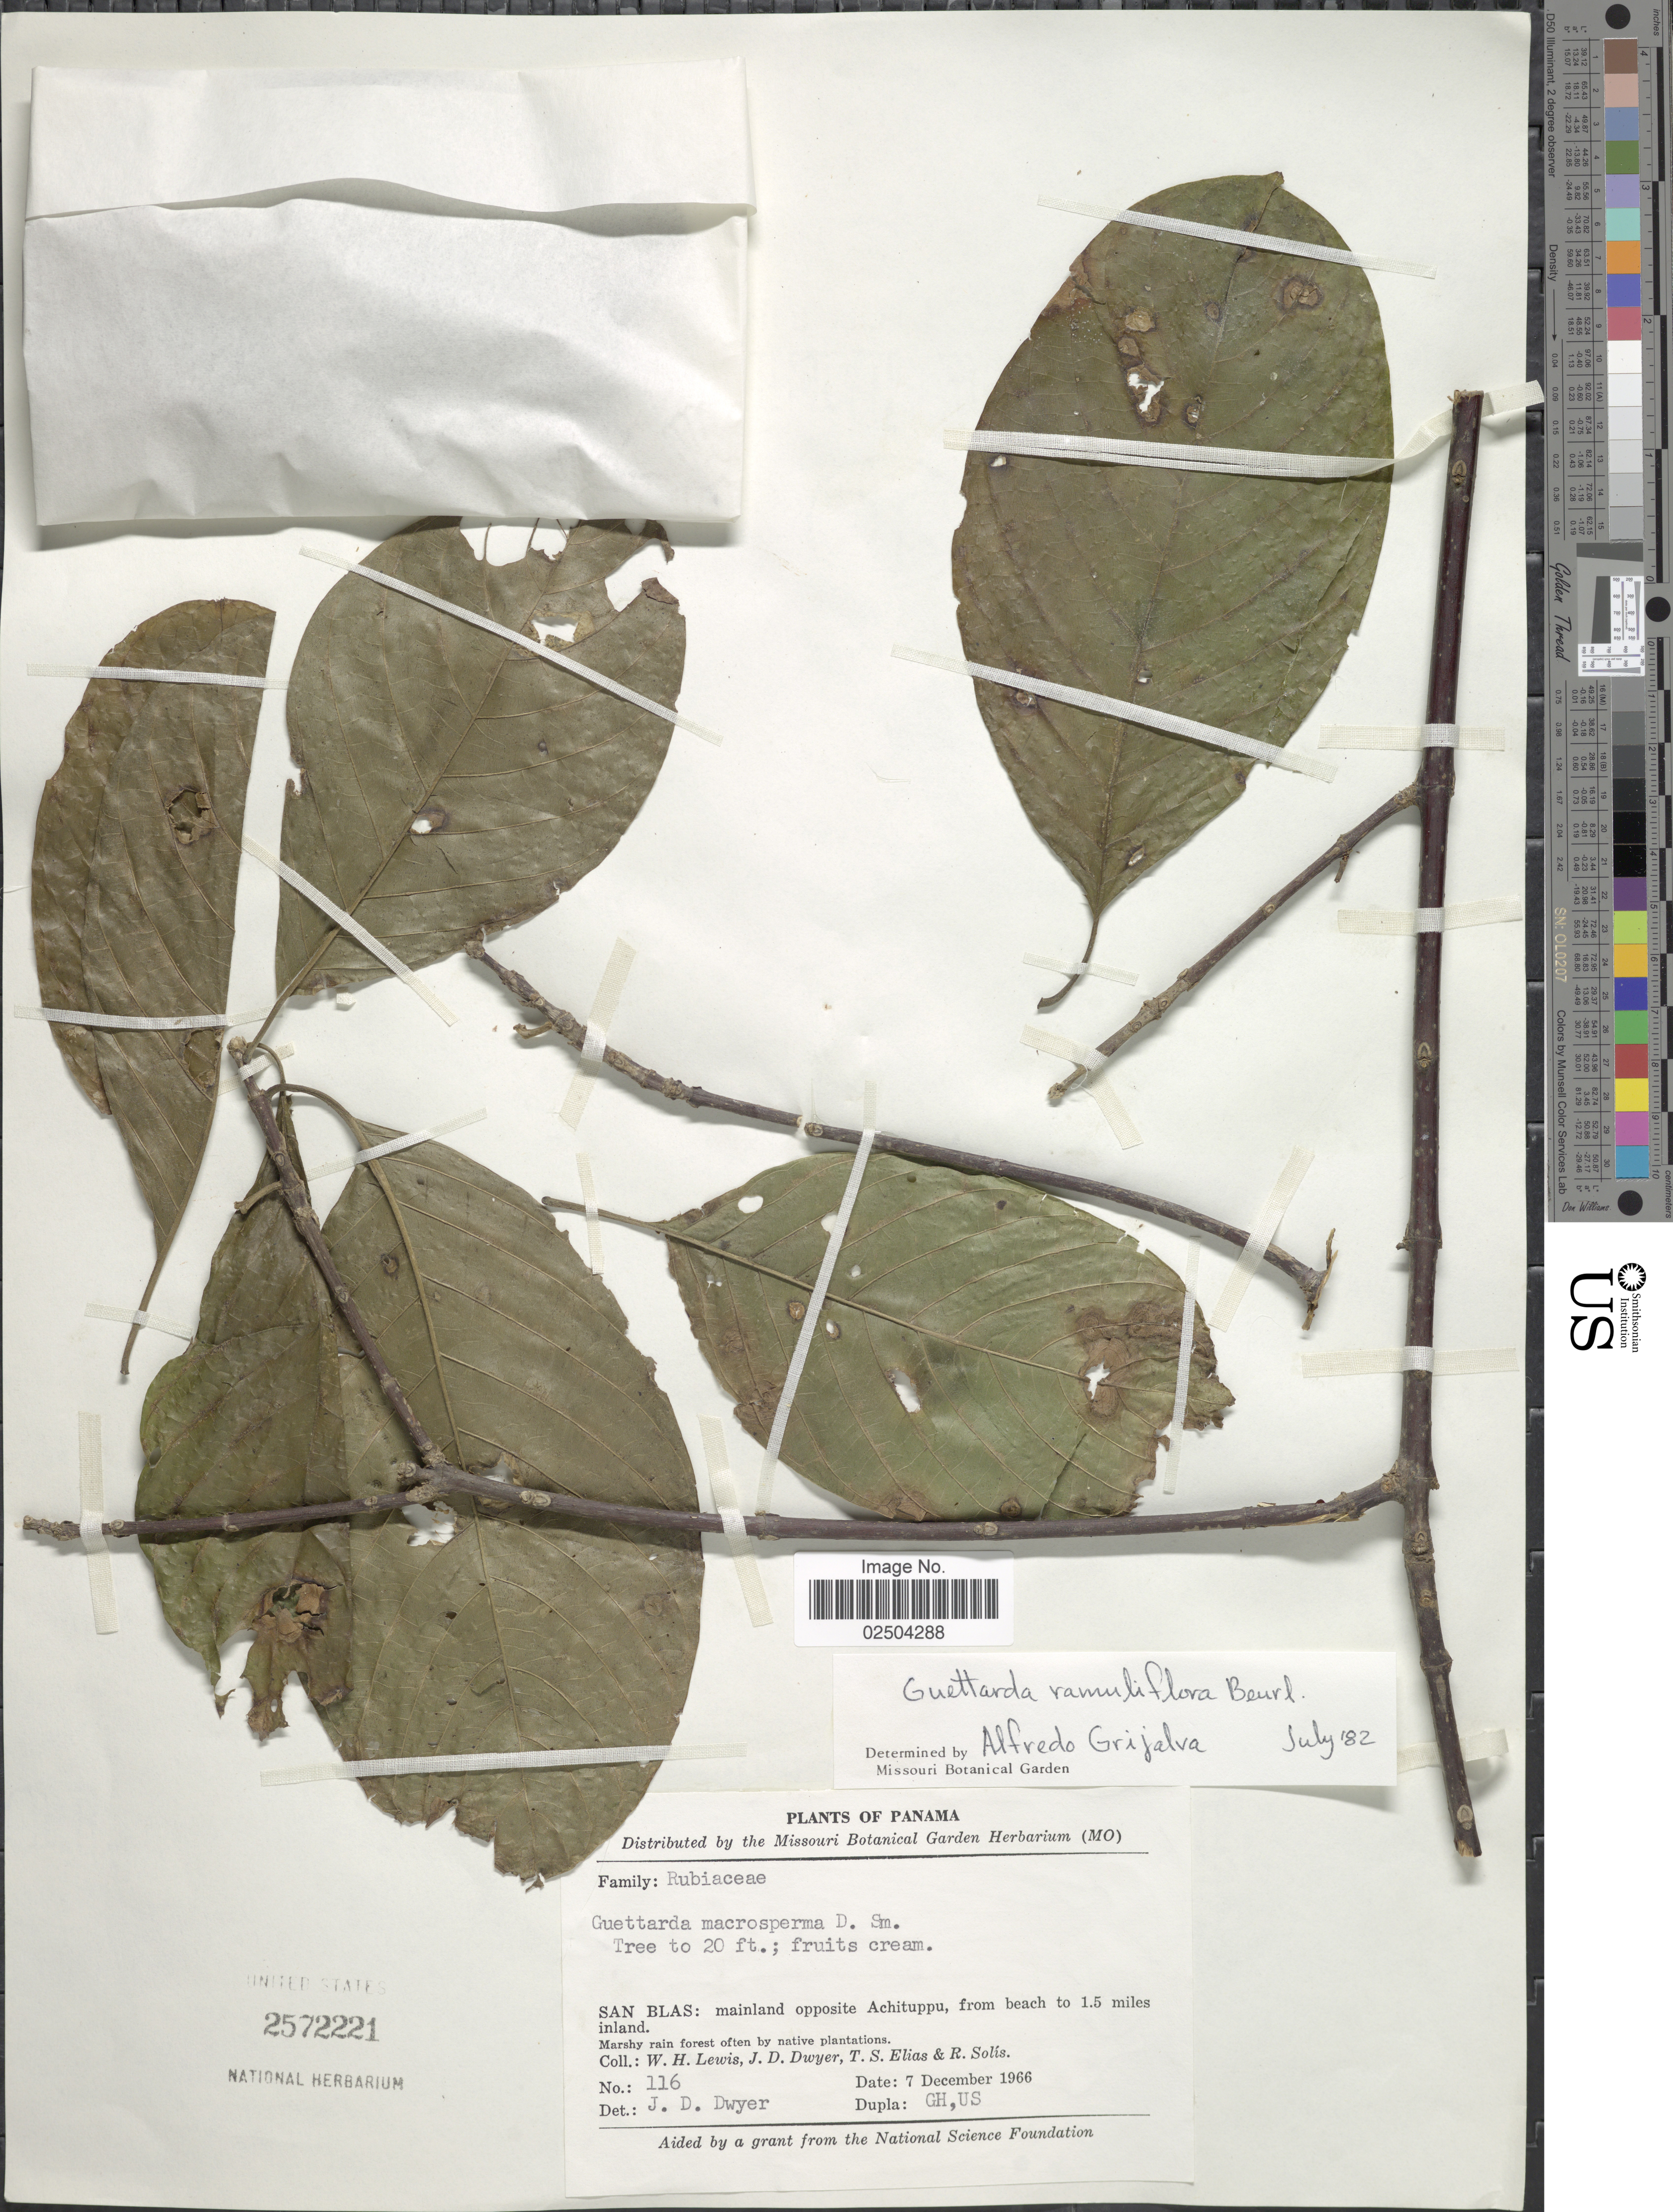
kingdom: Plantae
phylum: Tracheophyta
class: Magnoliopsida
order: Gentianales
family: Rubiaceae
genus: Guettarda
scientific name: Guettarda ramuliflora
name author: Beurl.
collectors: W. H. Lewis, J. D. Dwyer, T. S. Elias & R. Solis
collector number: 116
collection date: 1966-12-07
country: Panama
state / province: Kuna Yala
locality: San Blas: mainland opposite Achituppu, from beach to 1.5 miles inland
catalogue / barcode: US 2572221